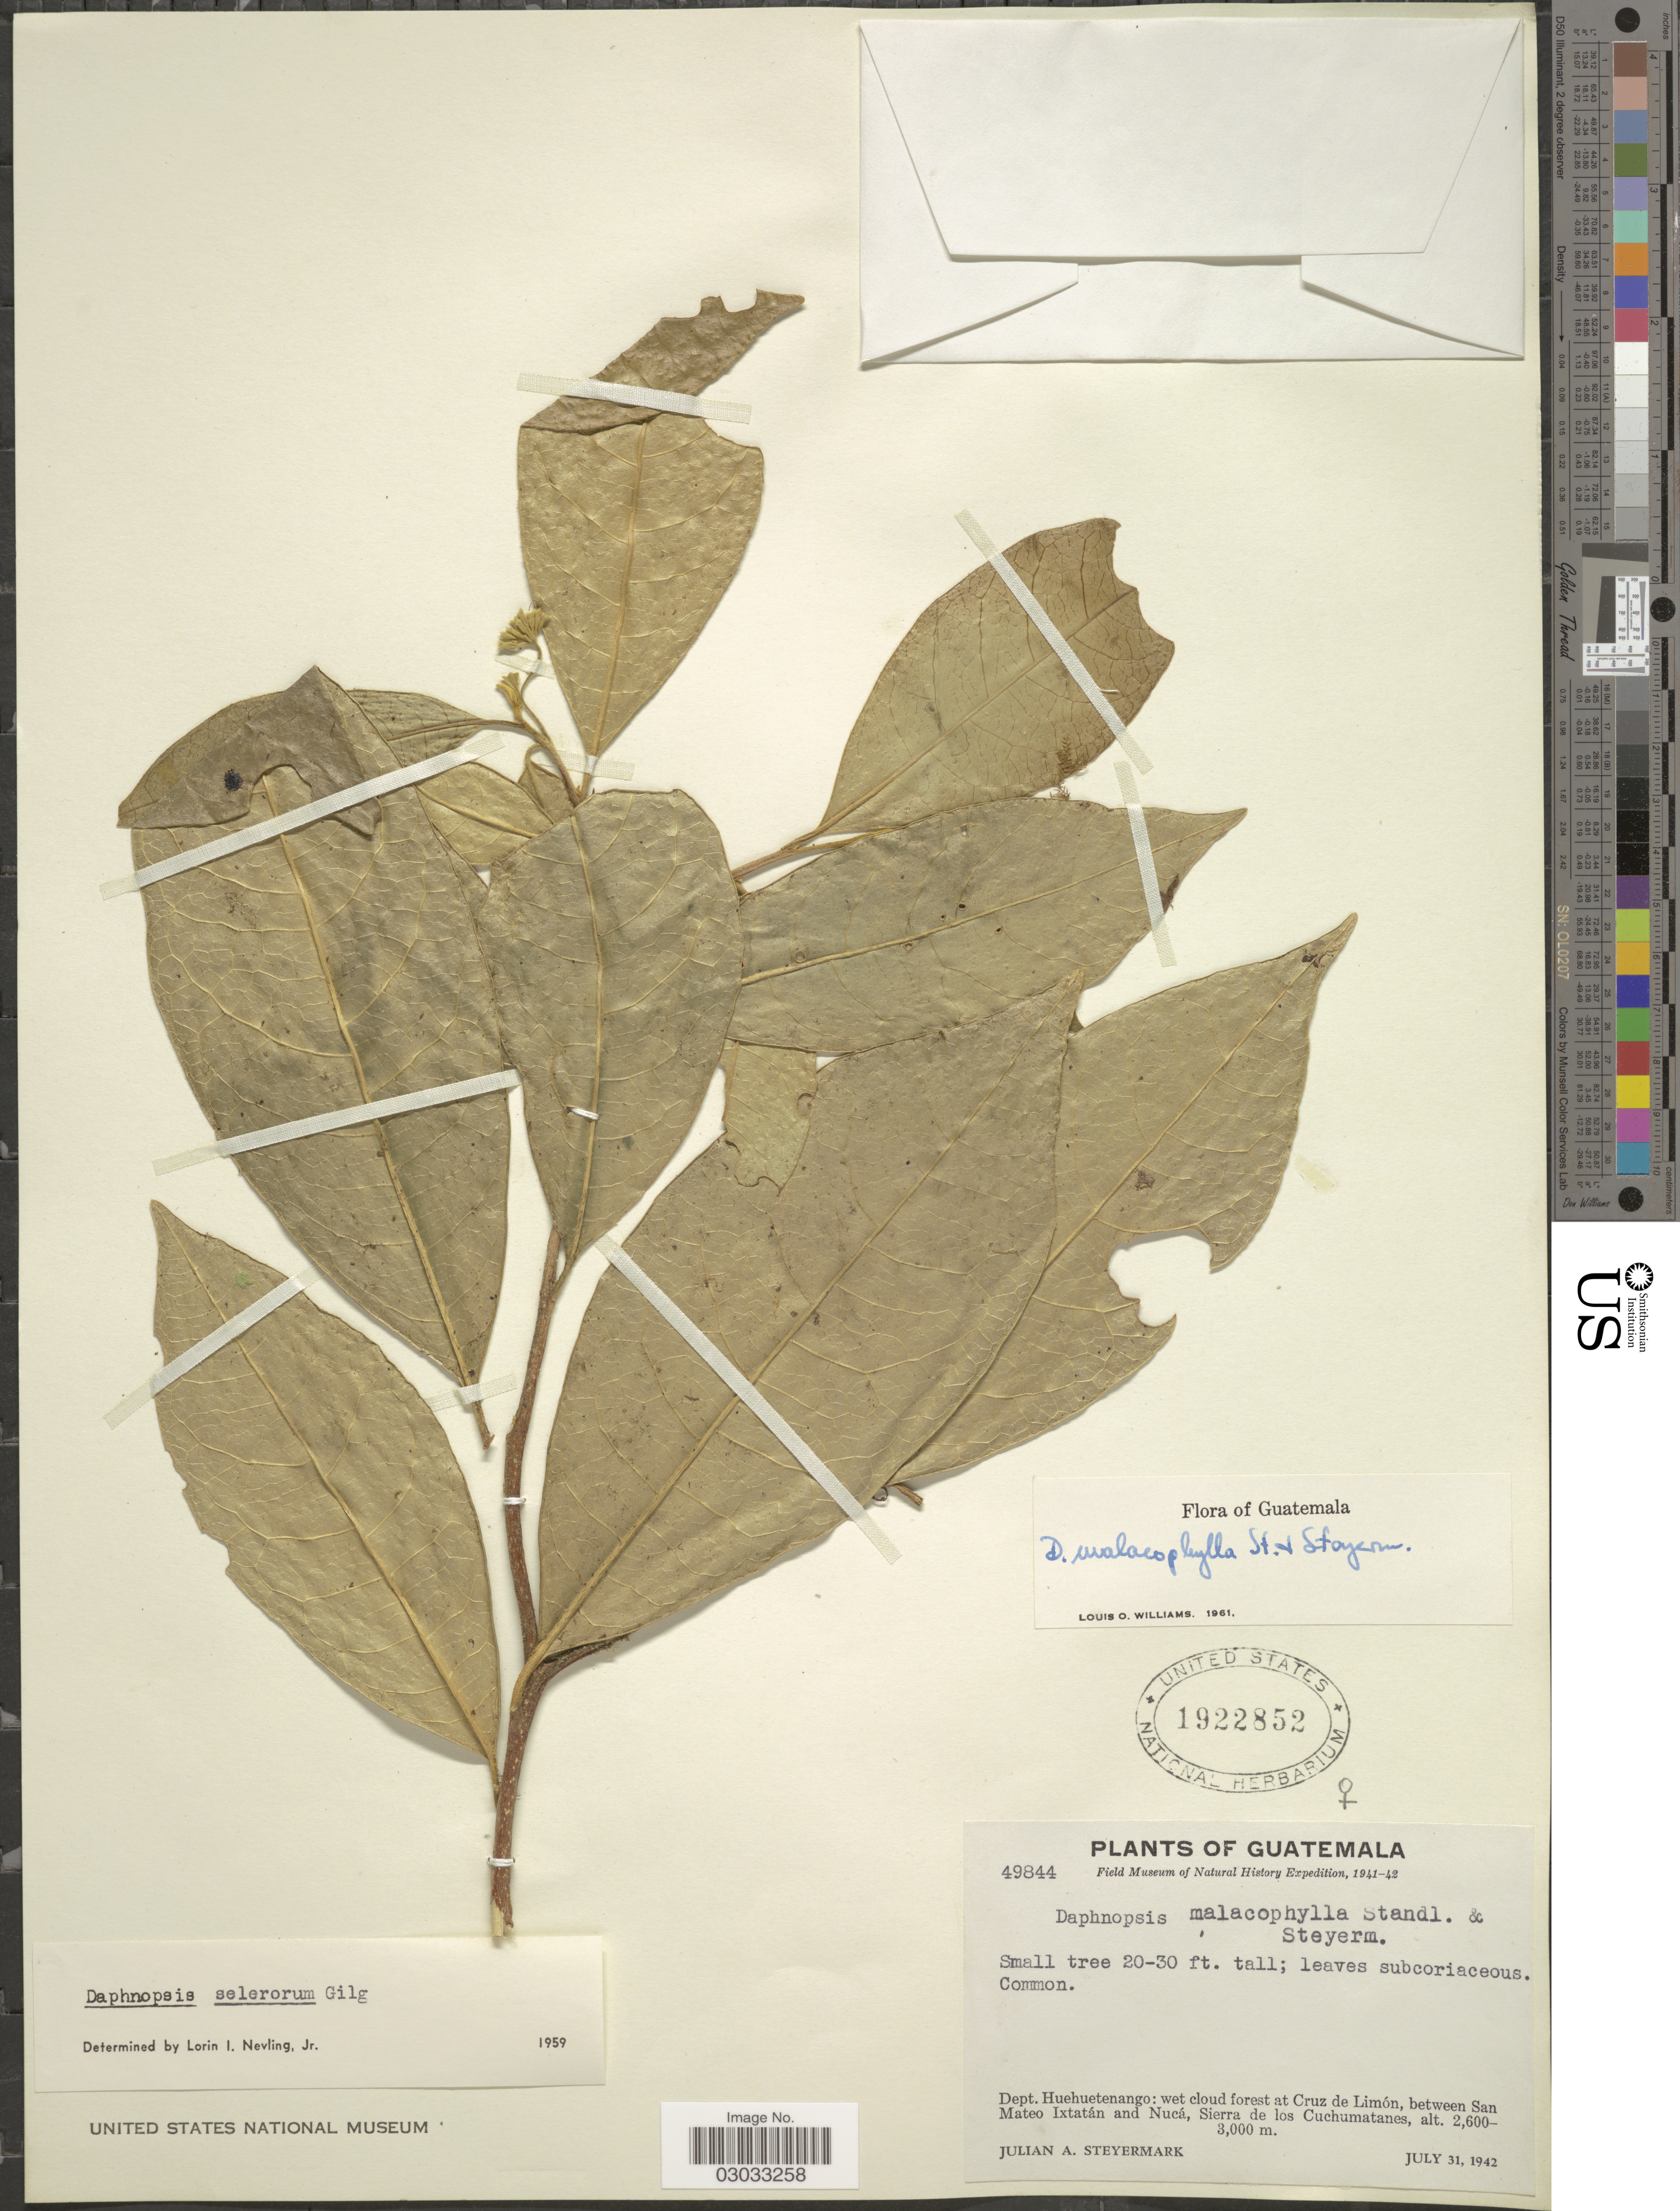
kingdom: Plantae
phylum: Tracheophyta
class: Magnoliopsida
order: Malvales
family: Thymelaeaceae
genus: Daphnopsis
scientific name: Daphnopsis malacophylla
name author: Standl. & Steyerm.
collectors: J. Steyermark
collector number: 49844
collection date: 1942-07-31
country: Guatemala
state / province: Huehuetenango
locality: Dept. Huehuetenango: wet cloud forest at Cruz de Limón, between San Mateo and Nucá, Sierra de los Cuchumatanes.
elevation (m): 2600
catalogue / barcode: US 1922852